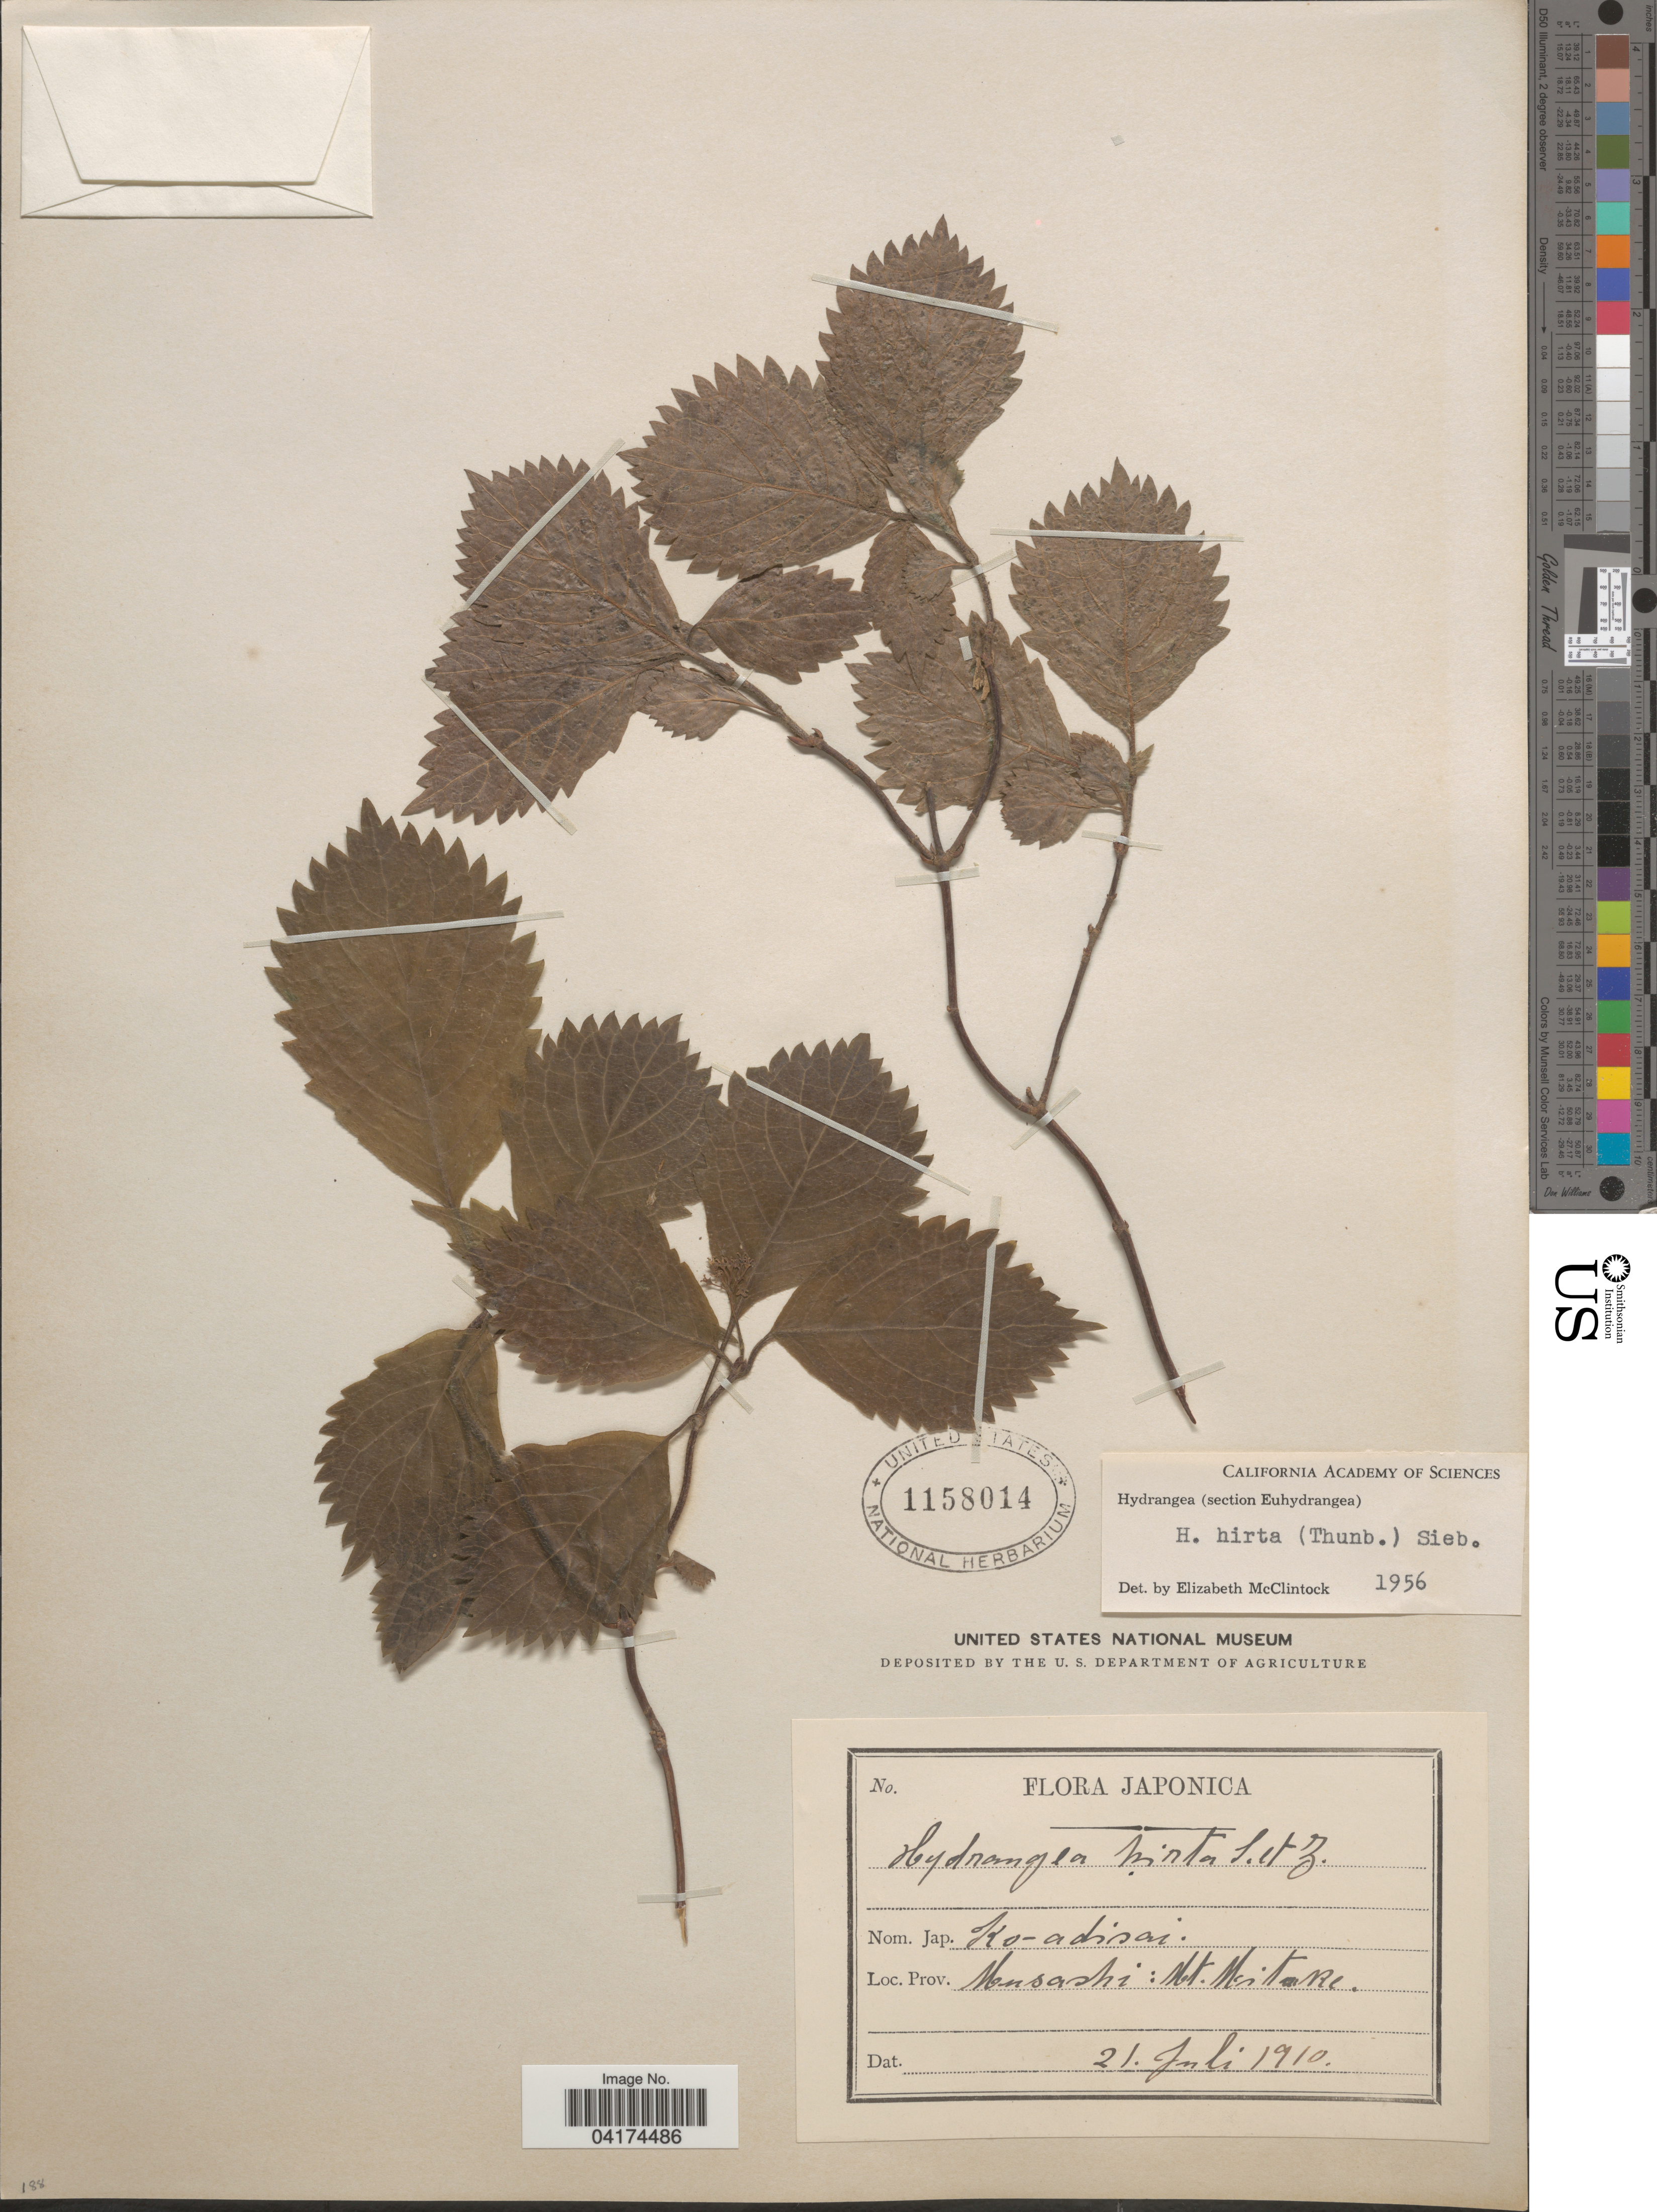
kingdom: Plantae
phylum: Tracheophyta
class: Magnoliopsida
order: Cornales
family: Hydrangeaceae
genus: Hydrangea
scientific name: Hydrangea hirta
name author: (Thunb.) Siebold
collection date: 1910-07-21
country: Japan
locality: Japonica. Musashi: Mt. Mitake.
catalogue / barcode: US 1158014